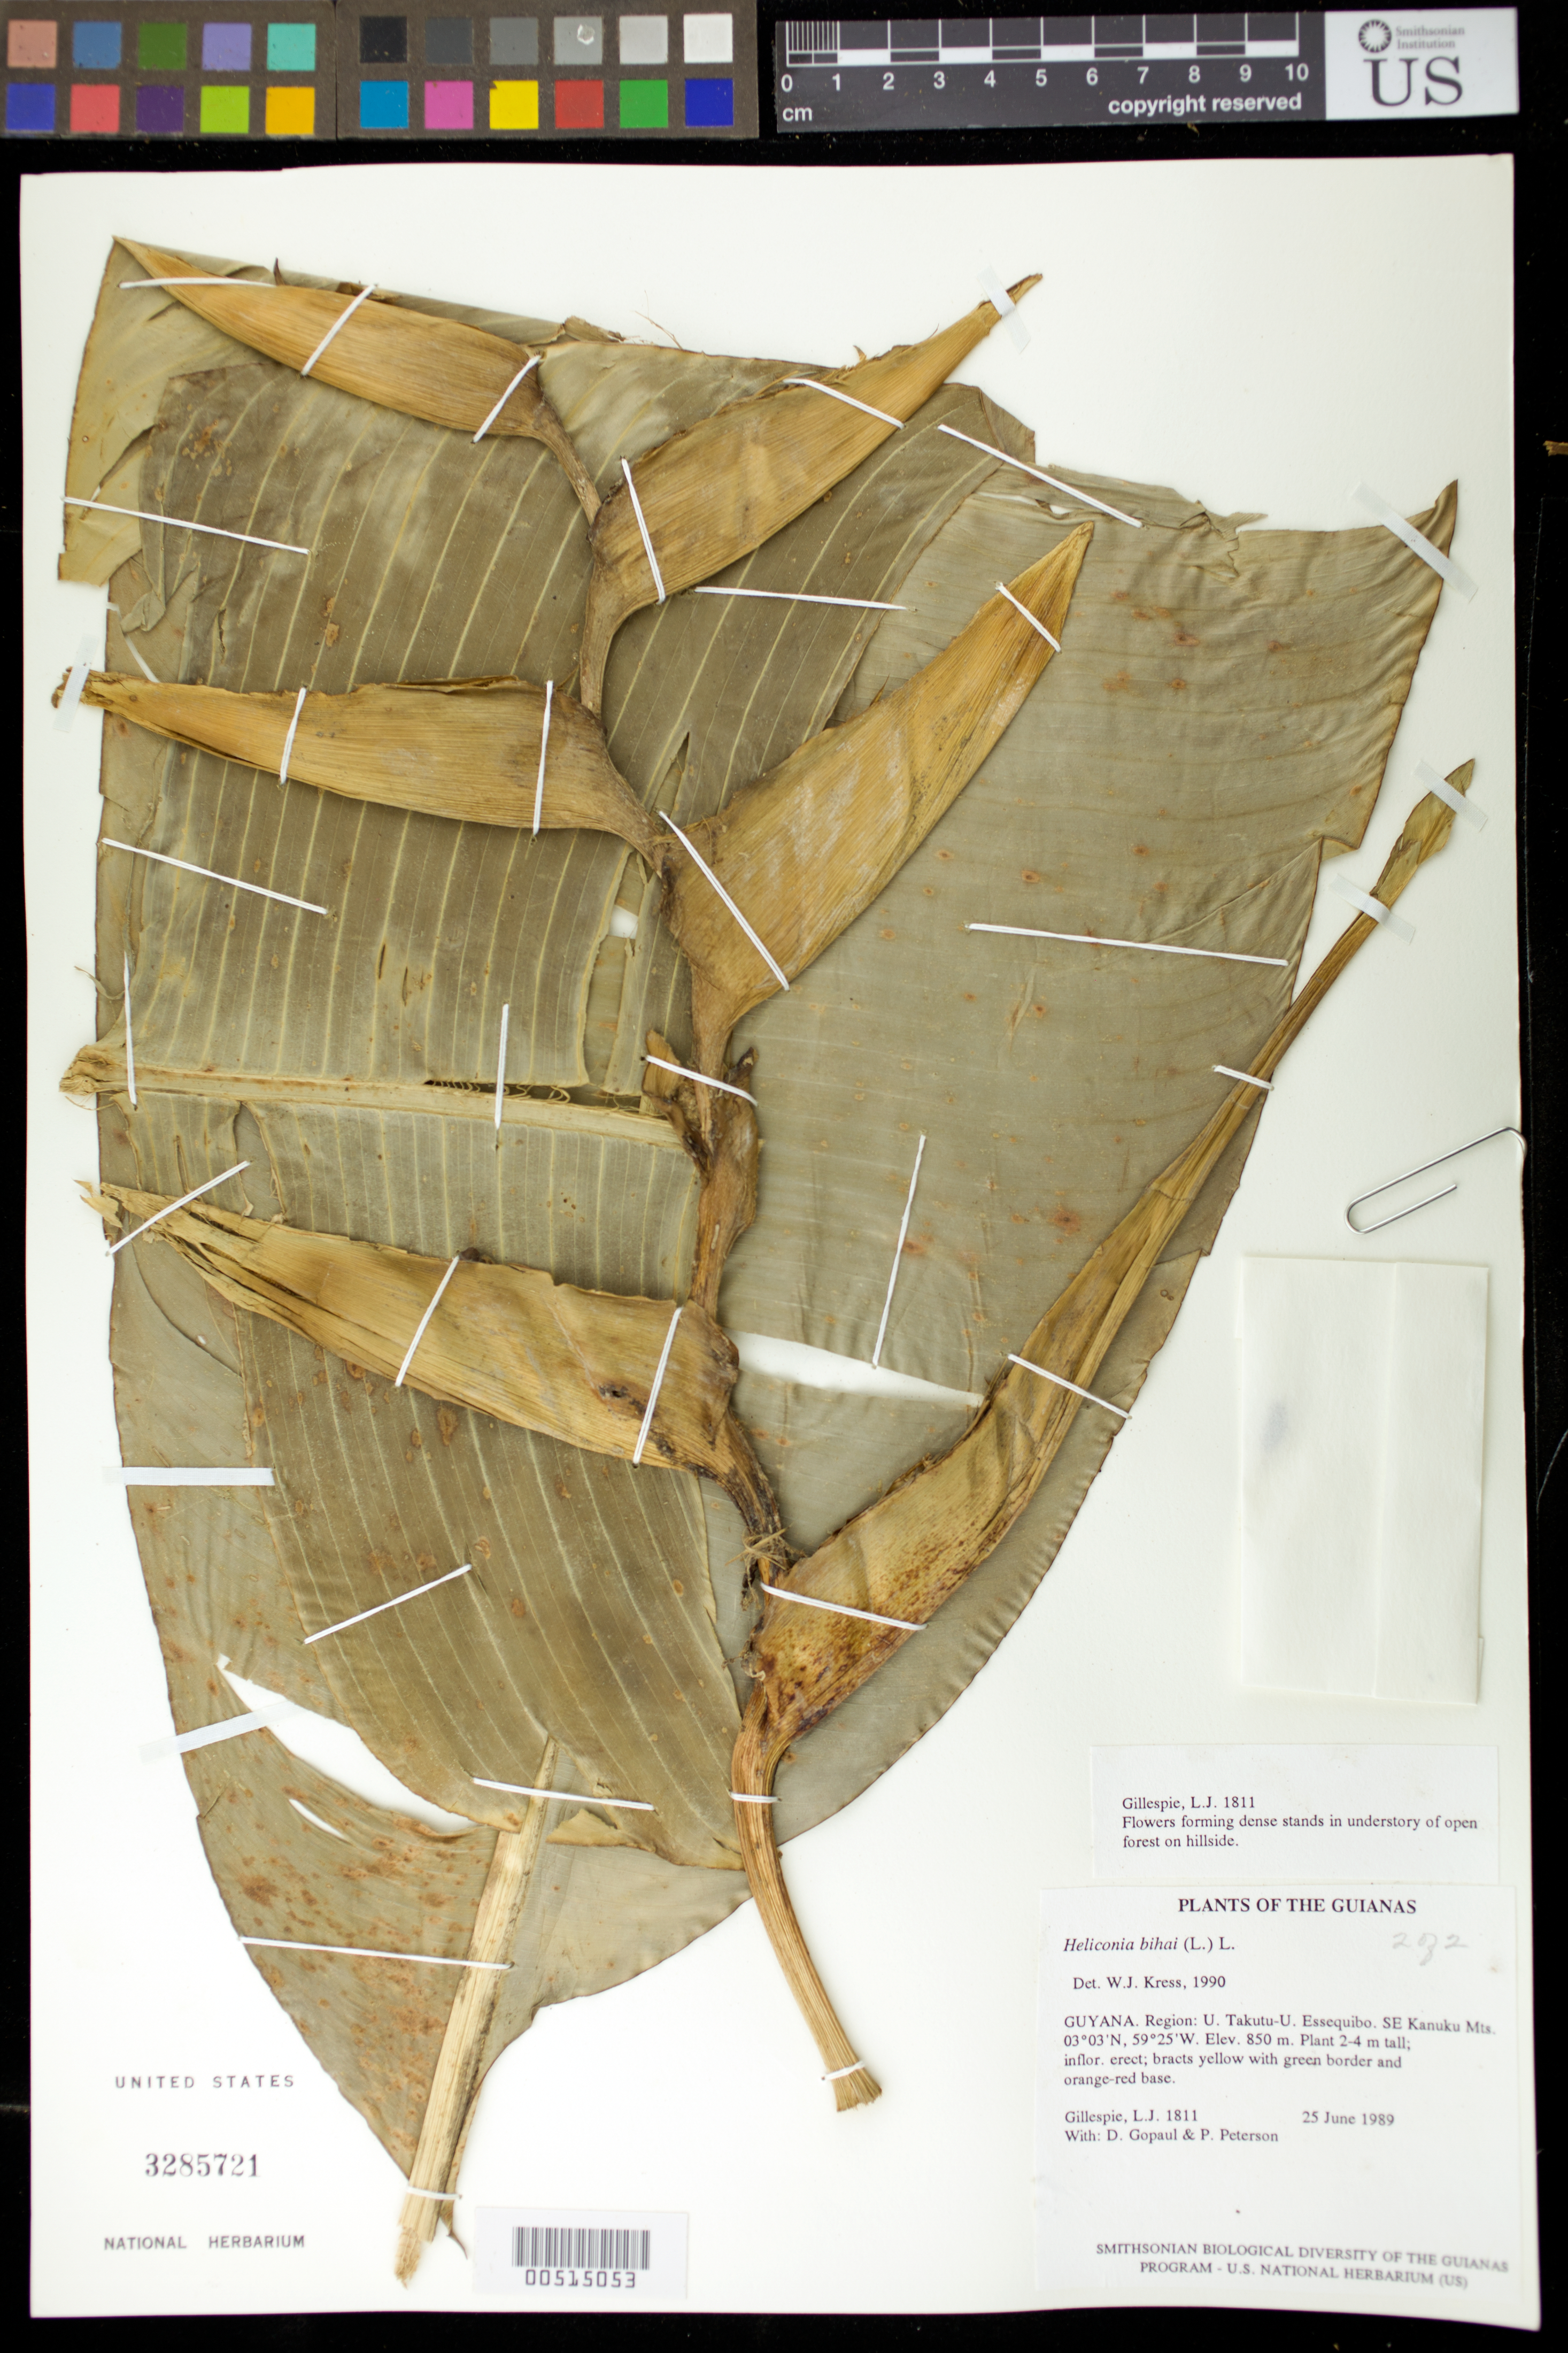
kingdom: Plantae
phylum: Tracheophyta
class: Liliopsida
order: Zingiberales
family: Heliconiaceae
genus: Heliconia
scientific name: Heliconia bihai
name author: (L.) L.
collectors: L. J. Gillespie, D. Gopaul & P. M. Peterson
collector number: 1811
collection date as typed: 25 June 1989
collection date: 1989-06-25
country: Guyana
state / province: U. Takutu-U. Essequibo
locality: SE Kanuku Mts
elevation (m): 250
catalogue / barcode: US 3285721